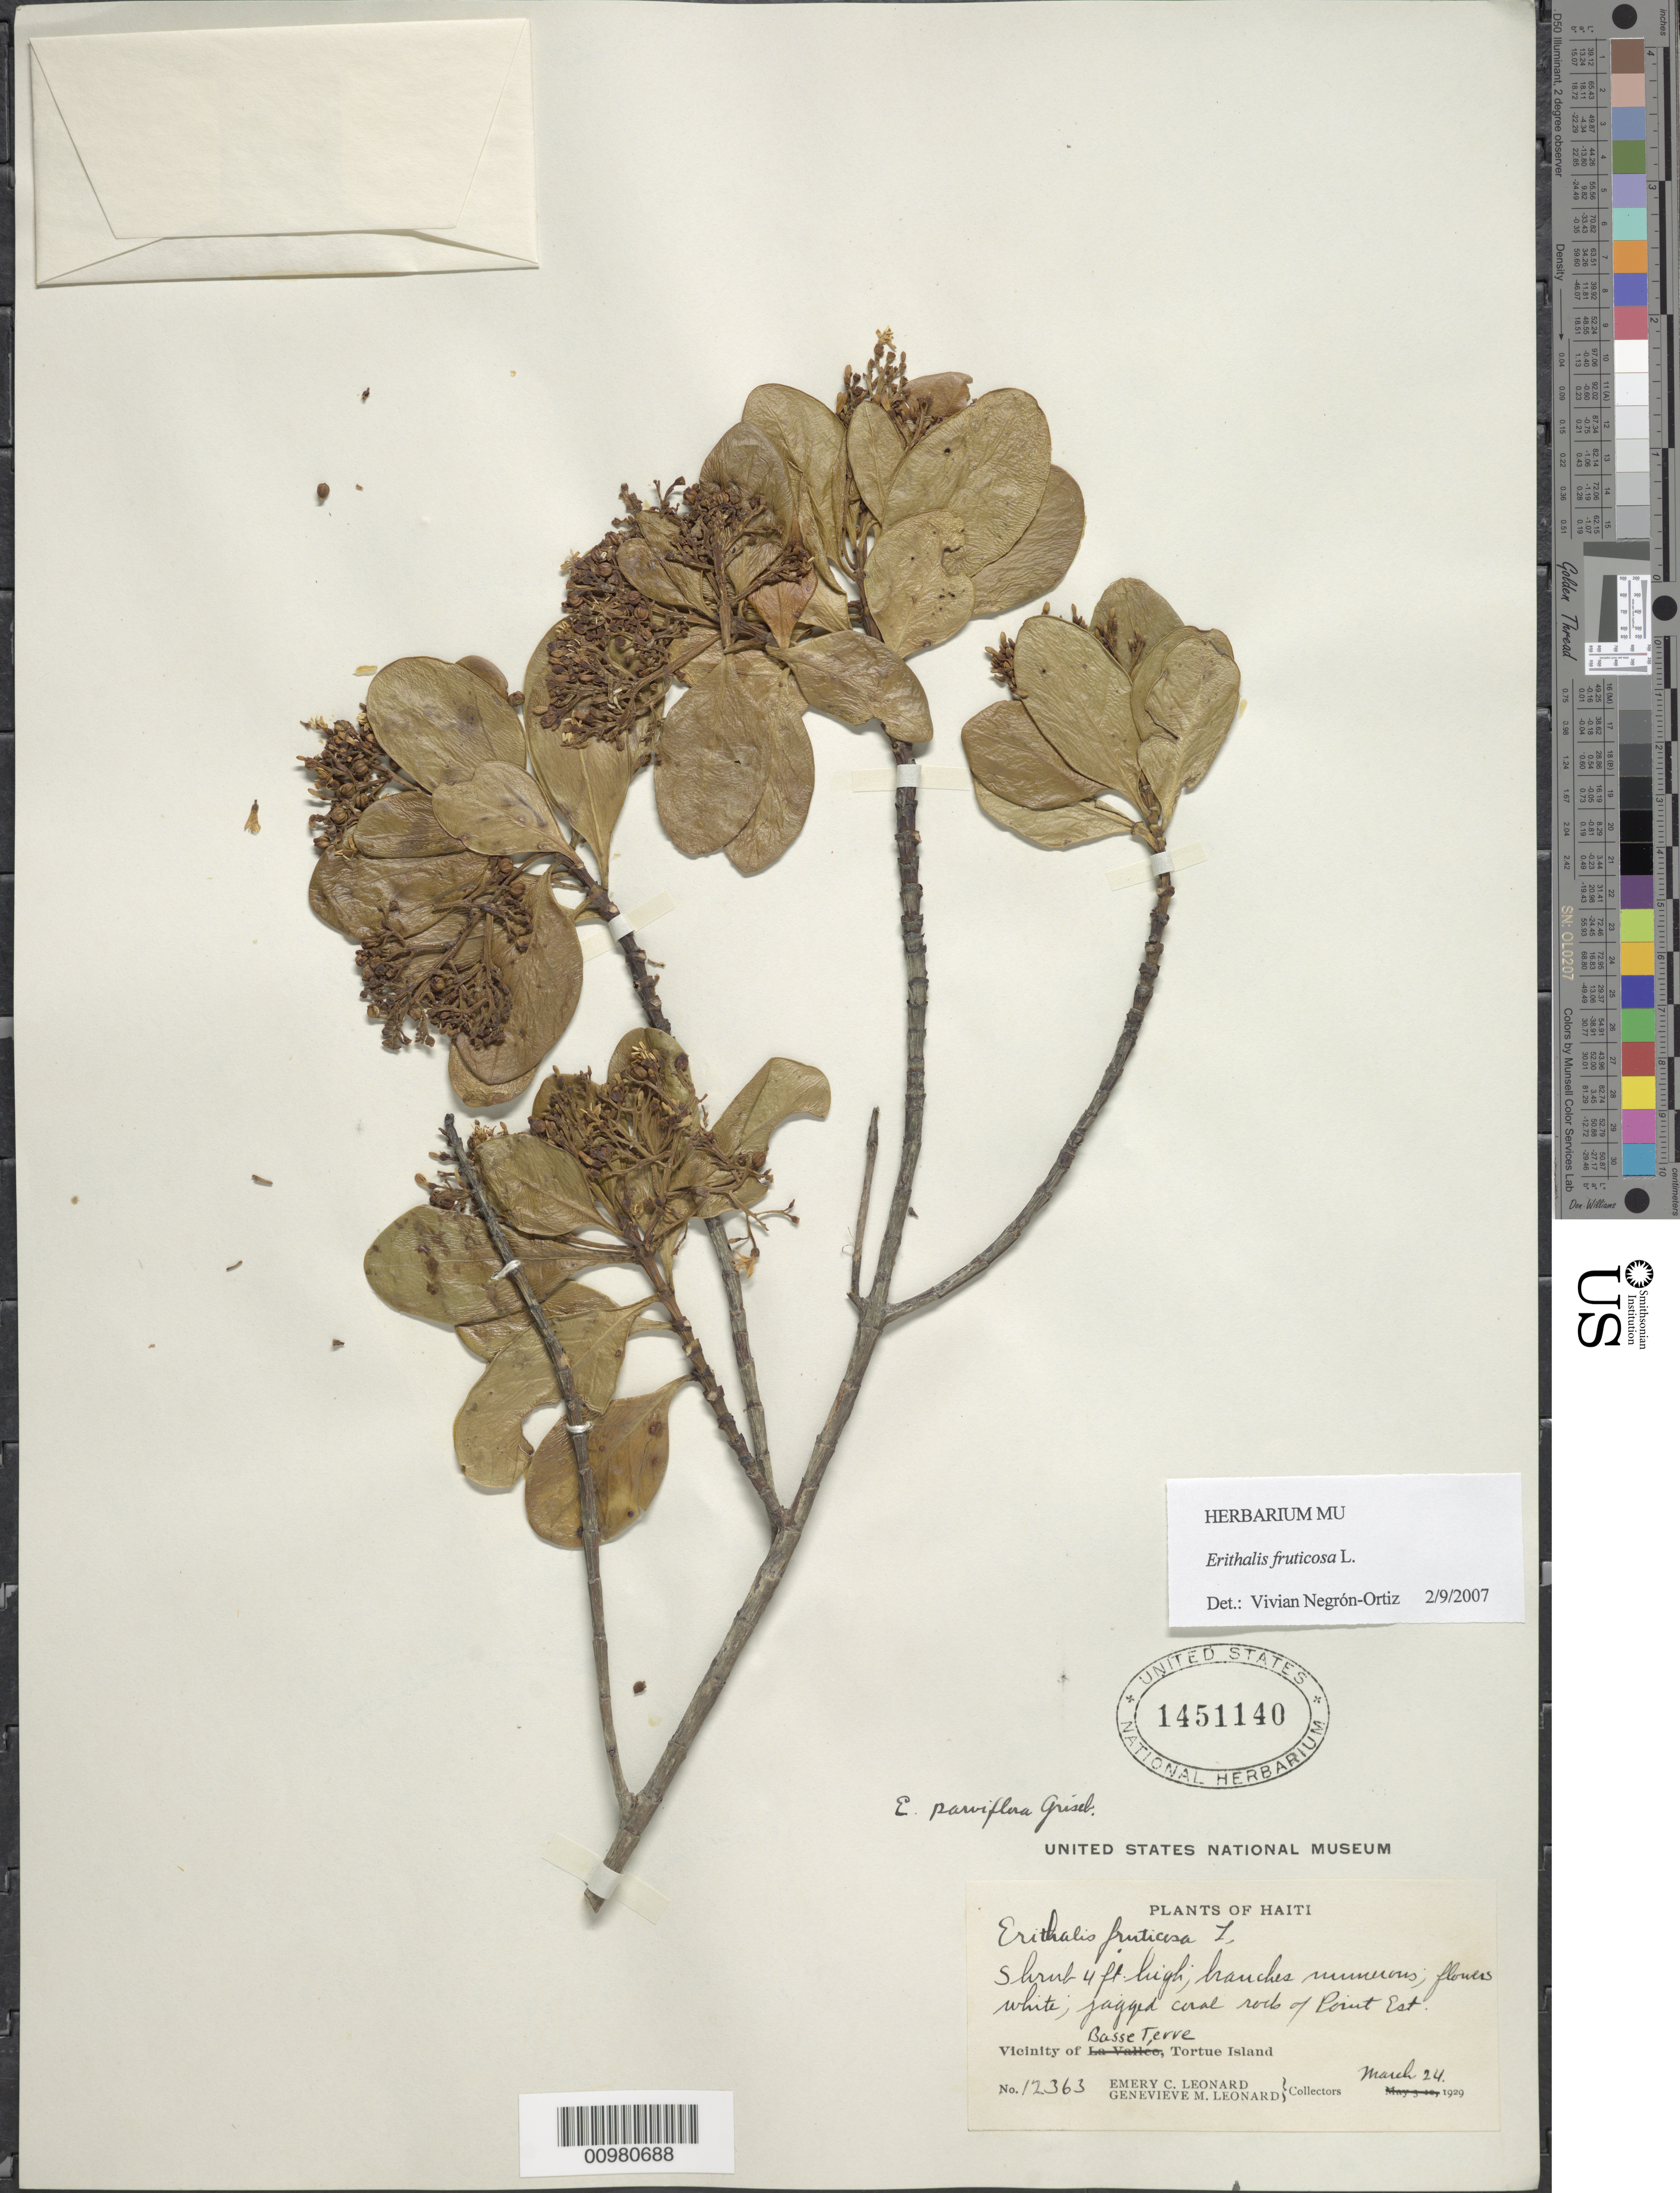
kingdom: Plantae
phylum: Tracheophyta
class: Magnoliopsida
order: Gentianales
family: Rubiaceae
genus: Erithalis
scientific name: Erithalis fruticosa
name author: L.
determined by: Negrón-Ortiz, V.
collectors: E. C. Leonard & G. M. Leonard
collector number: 12363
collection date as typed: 24 Mar 1929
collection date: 1929-03-24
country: Haiti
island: Tortue Island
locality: Vicinity of Basse Terre, Point Est.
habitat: Jagged coral rocks.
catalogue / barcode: US 1451140